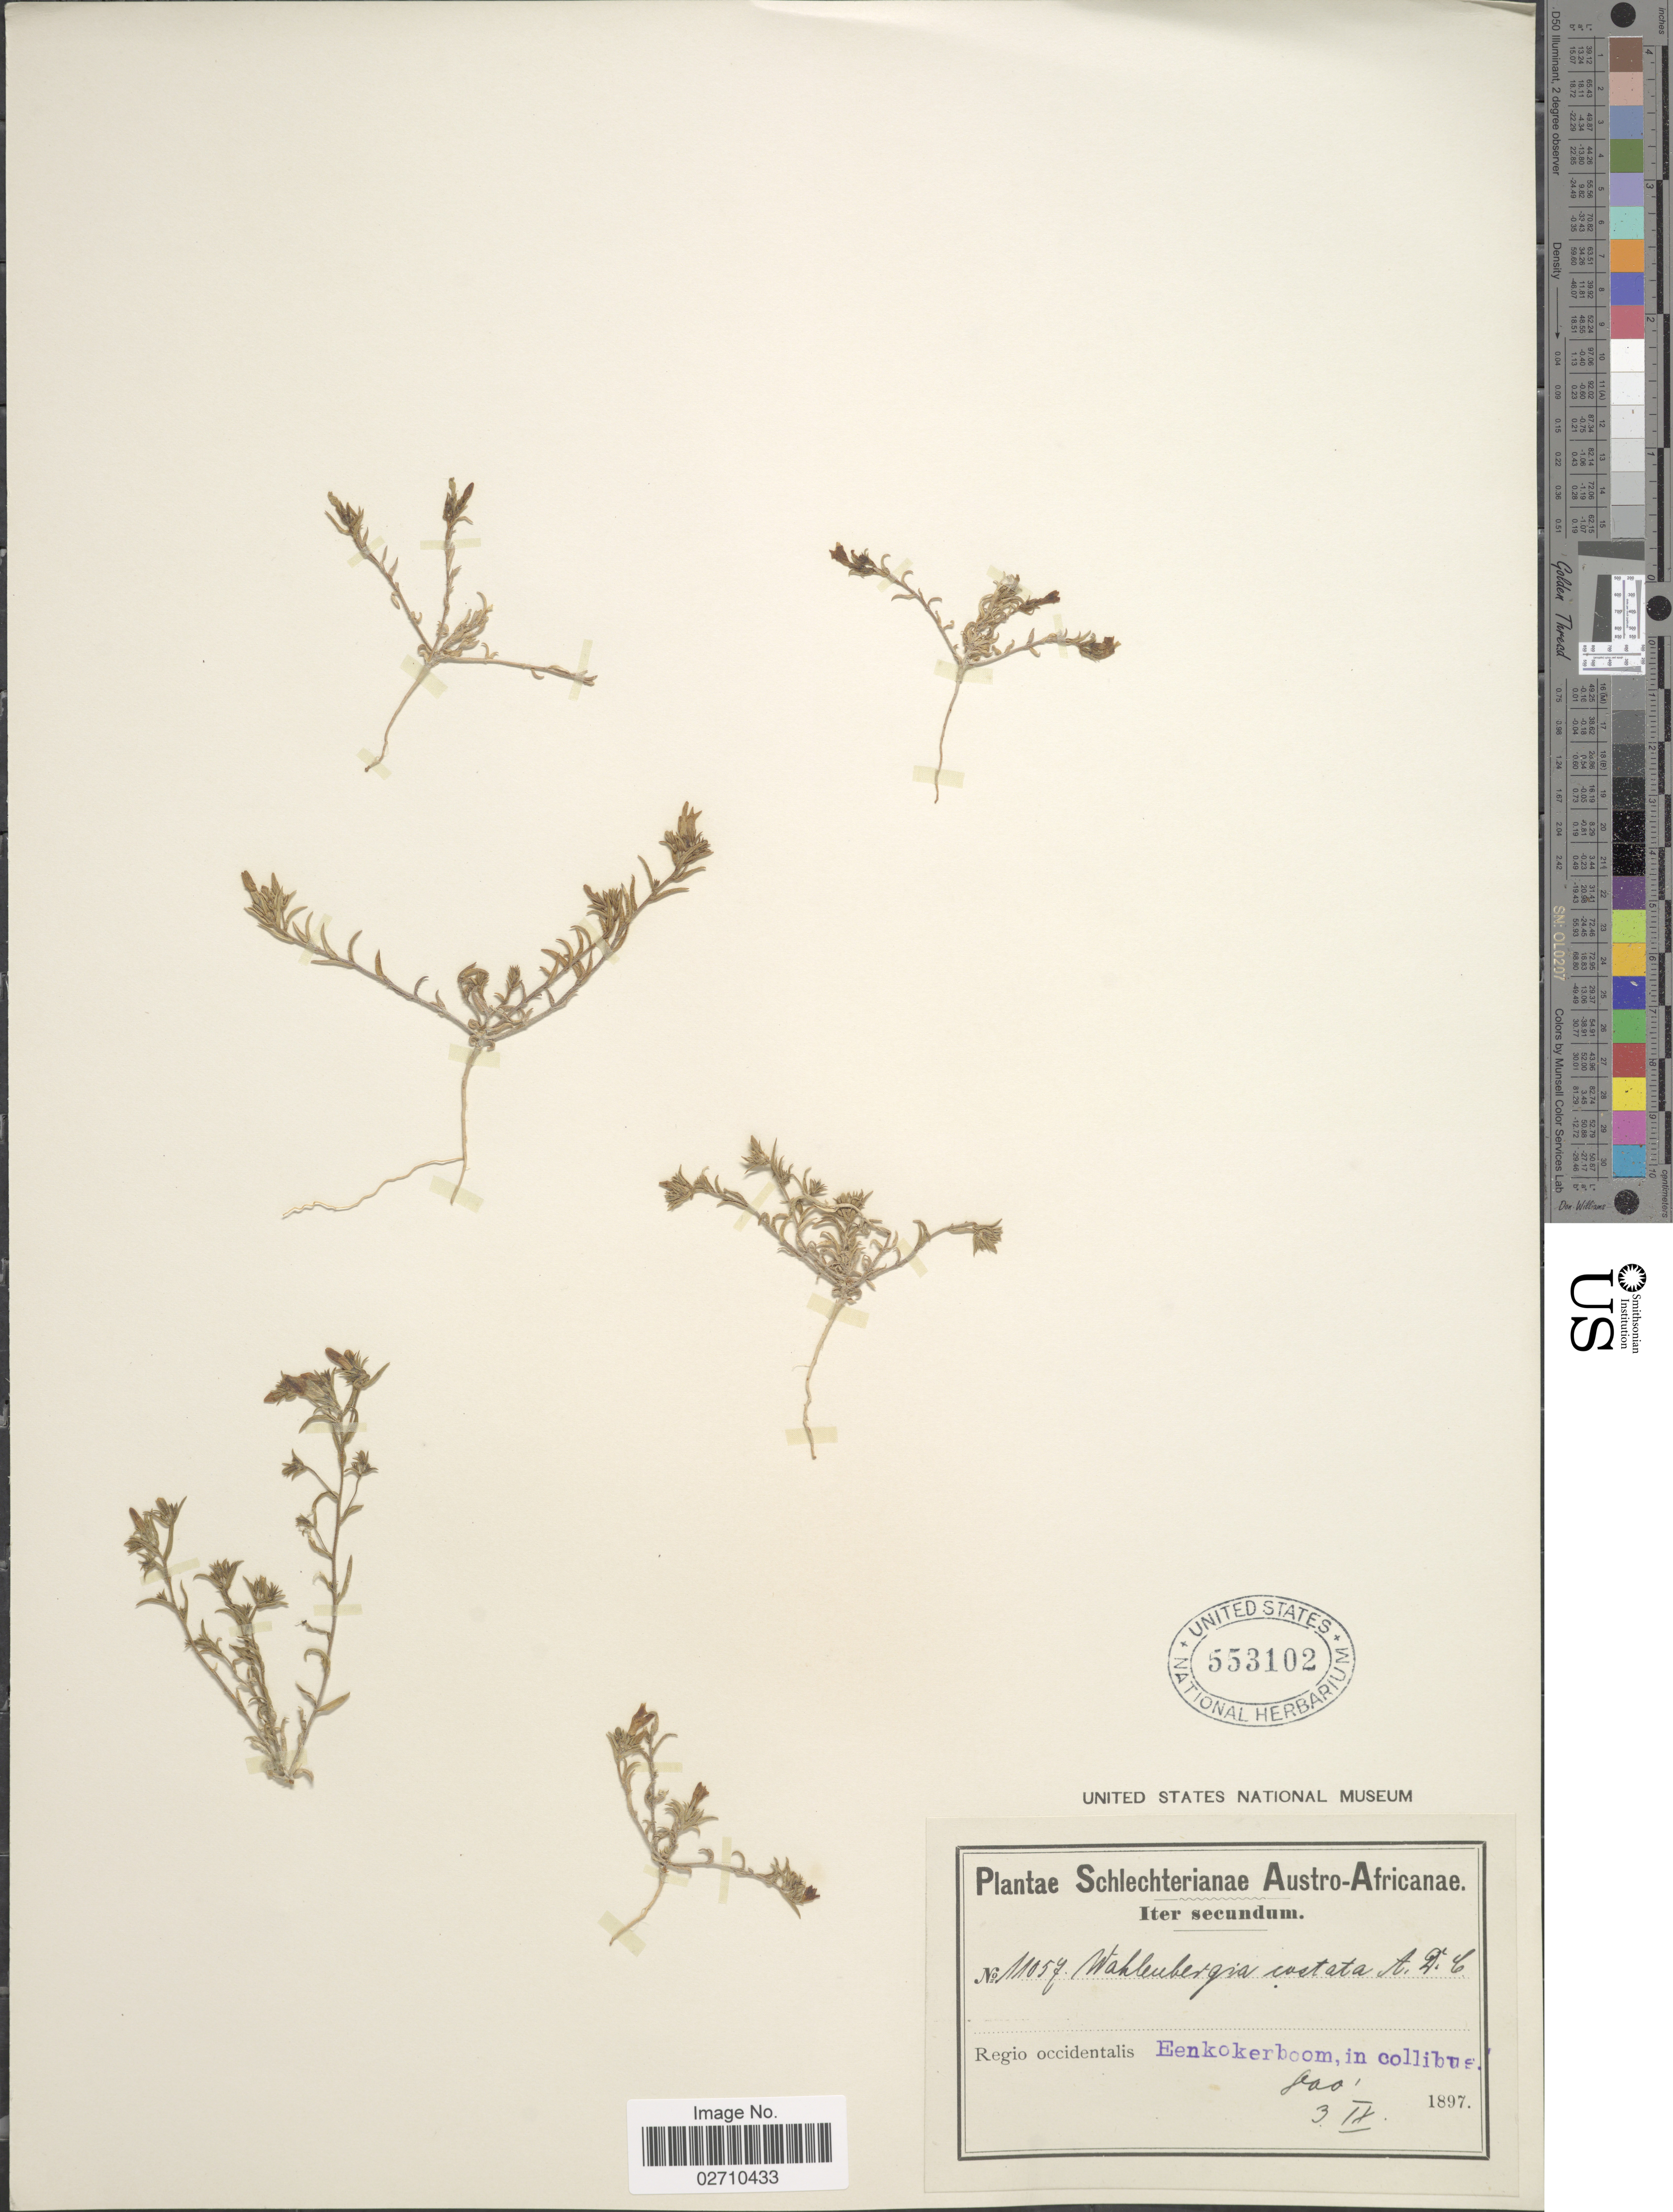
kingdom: Plantae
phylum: Tracheophyta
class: Magnoliopsida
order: Asterales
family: Campanulaceae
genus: Wahlenbergia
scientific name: Wahlenbergia costata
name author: A. DC.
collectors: Schlechter, --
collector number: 11057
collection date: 1897-09-03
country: South Africa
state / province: Western Cape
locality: Austro-Africanae. Regio occidentalis. Eenkokerboom, in collibus.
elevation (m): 244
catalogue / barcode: US 553102